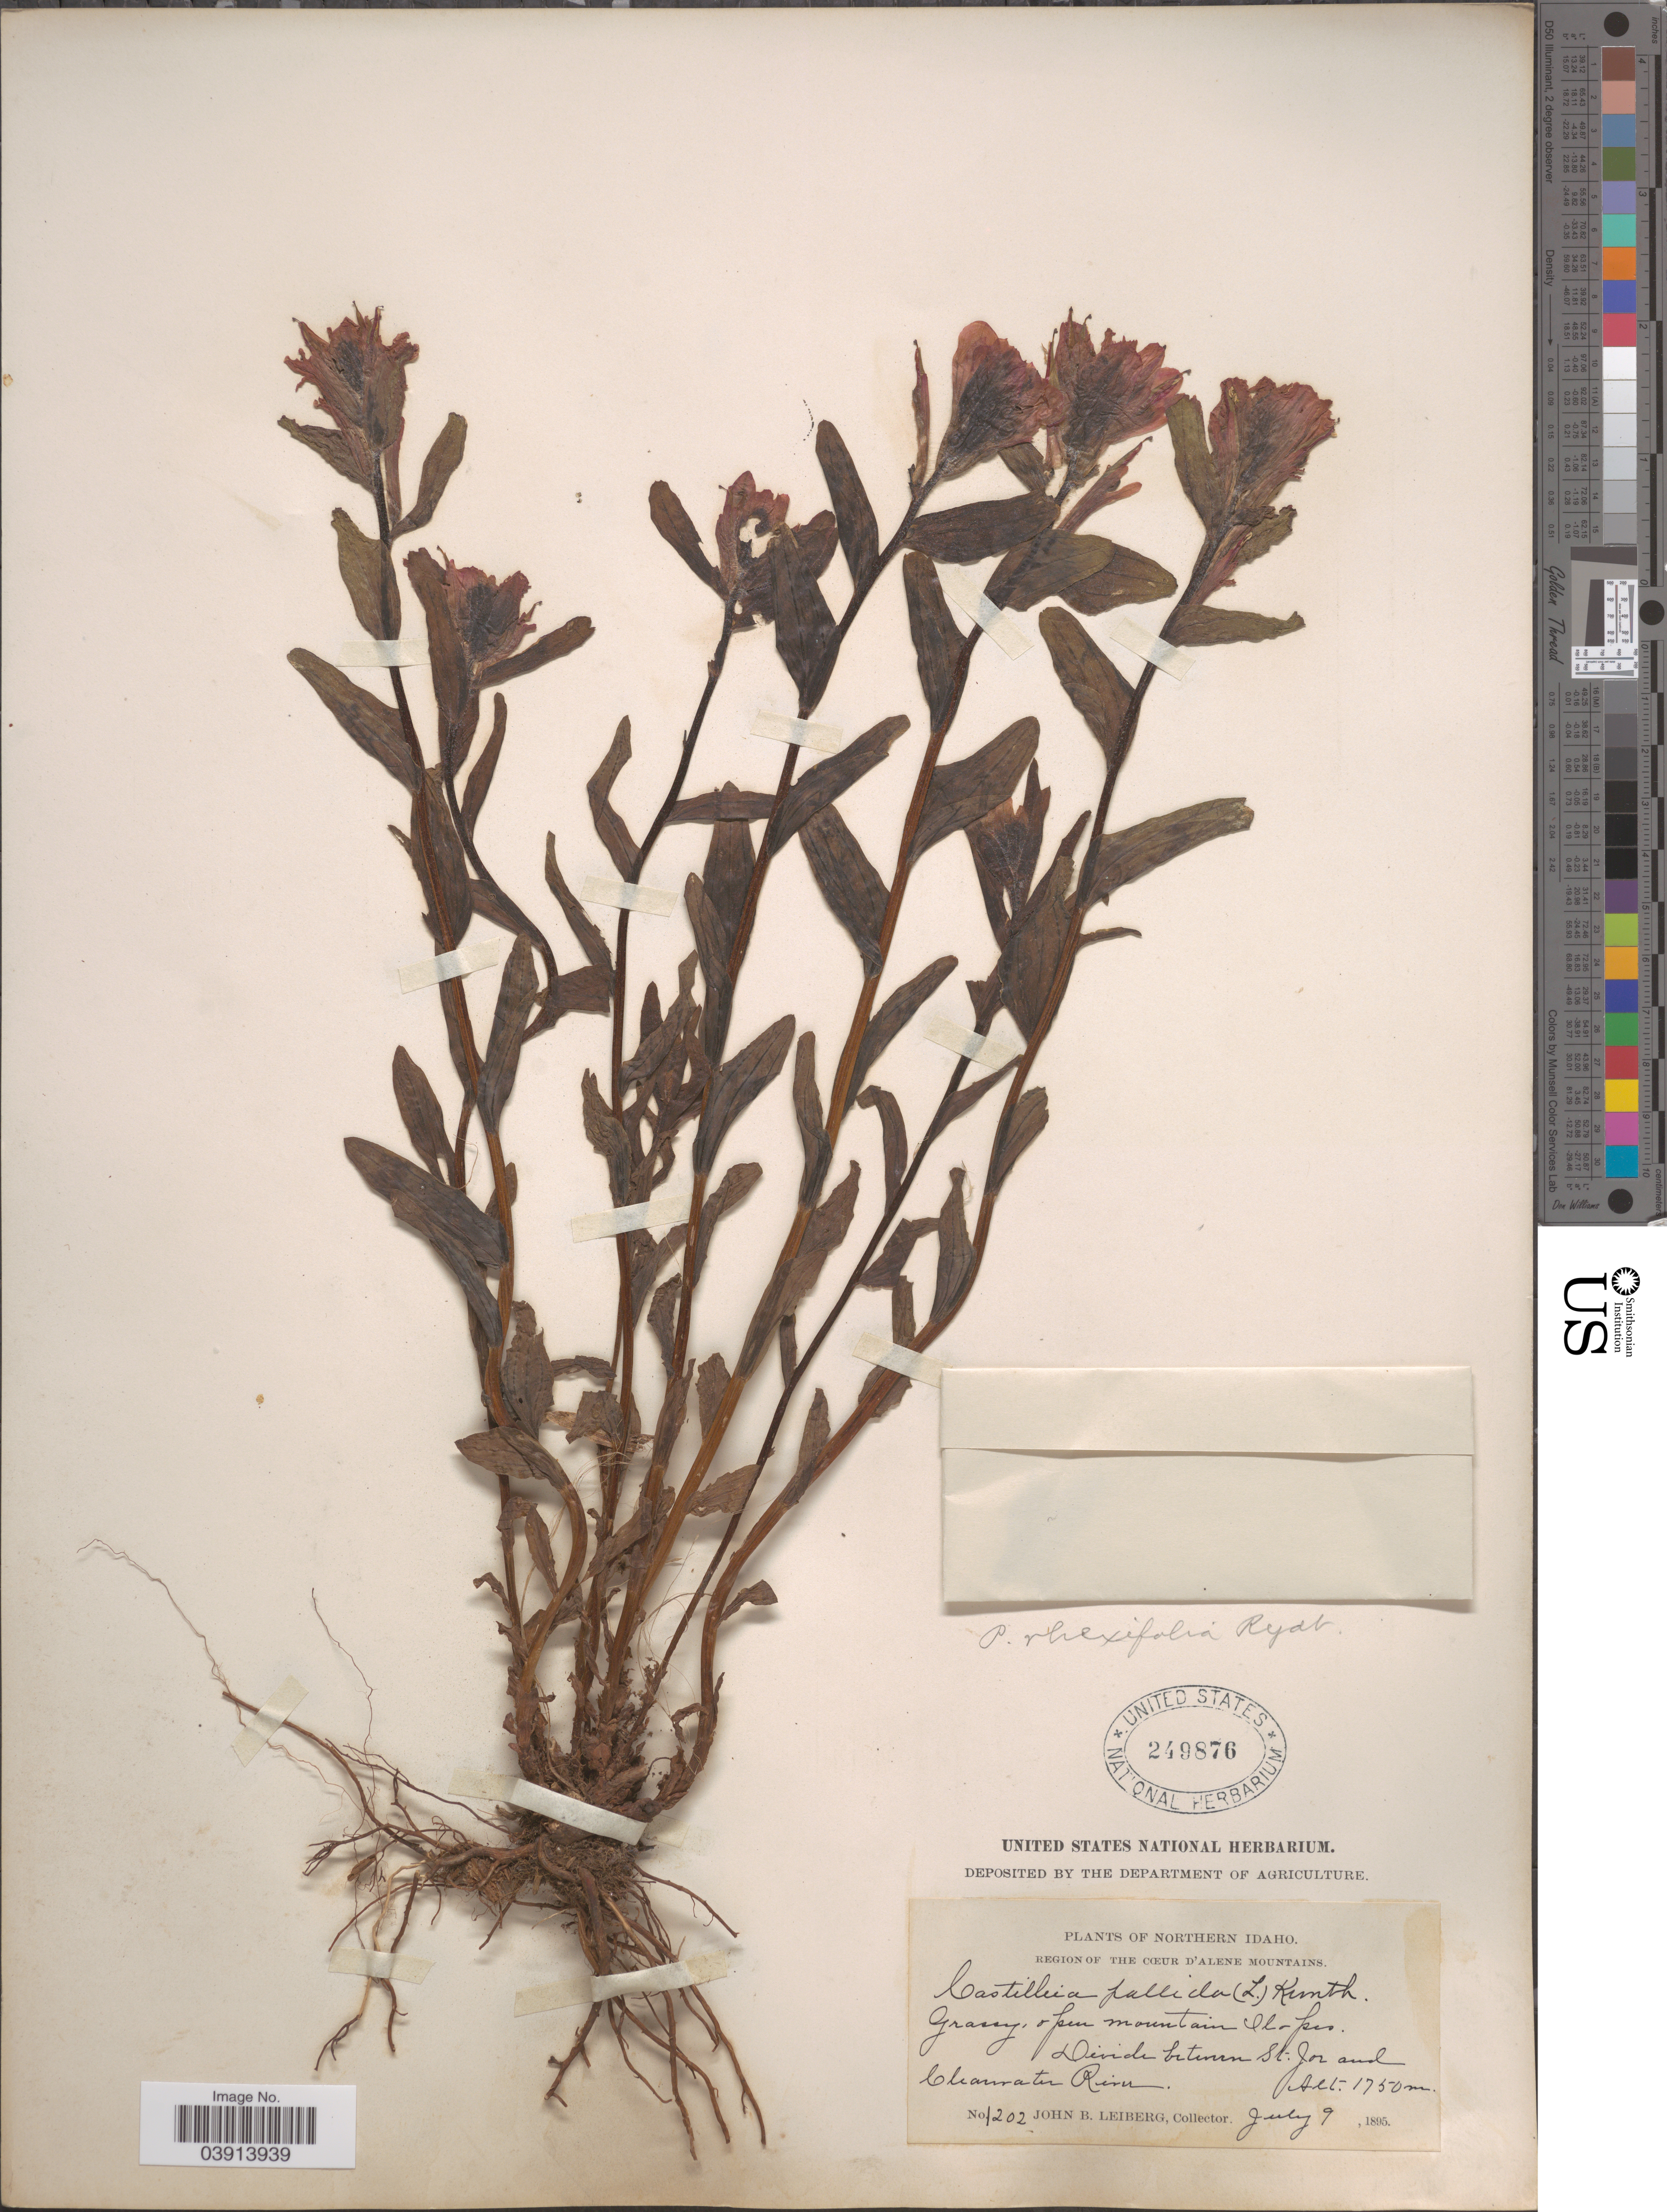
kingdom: Plantae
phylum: Tracheophyta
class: Magnoliopsida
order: Lamiales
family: Orobanchaceae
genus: Castilleja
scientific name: Castilleja rhexiifolia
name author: Rydb.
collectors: J. B. Leiberg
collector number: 1202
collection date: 1895-07-09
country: United States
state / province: Idaho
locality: Northern Idaho. Region of The Coeur D'Alene Mountains. Divide between St. Jor and Clearwater River.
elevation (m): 1750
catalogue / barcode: US 249876